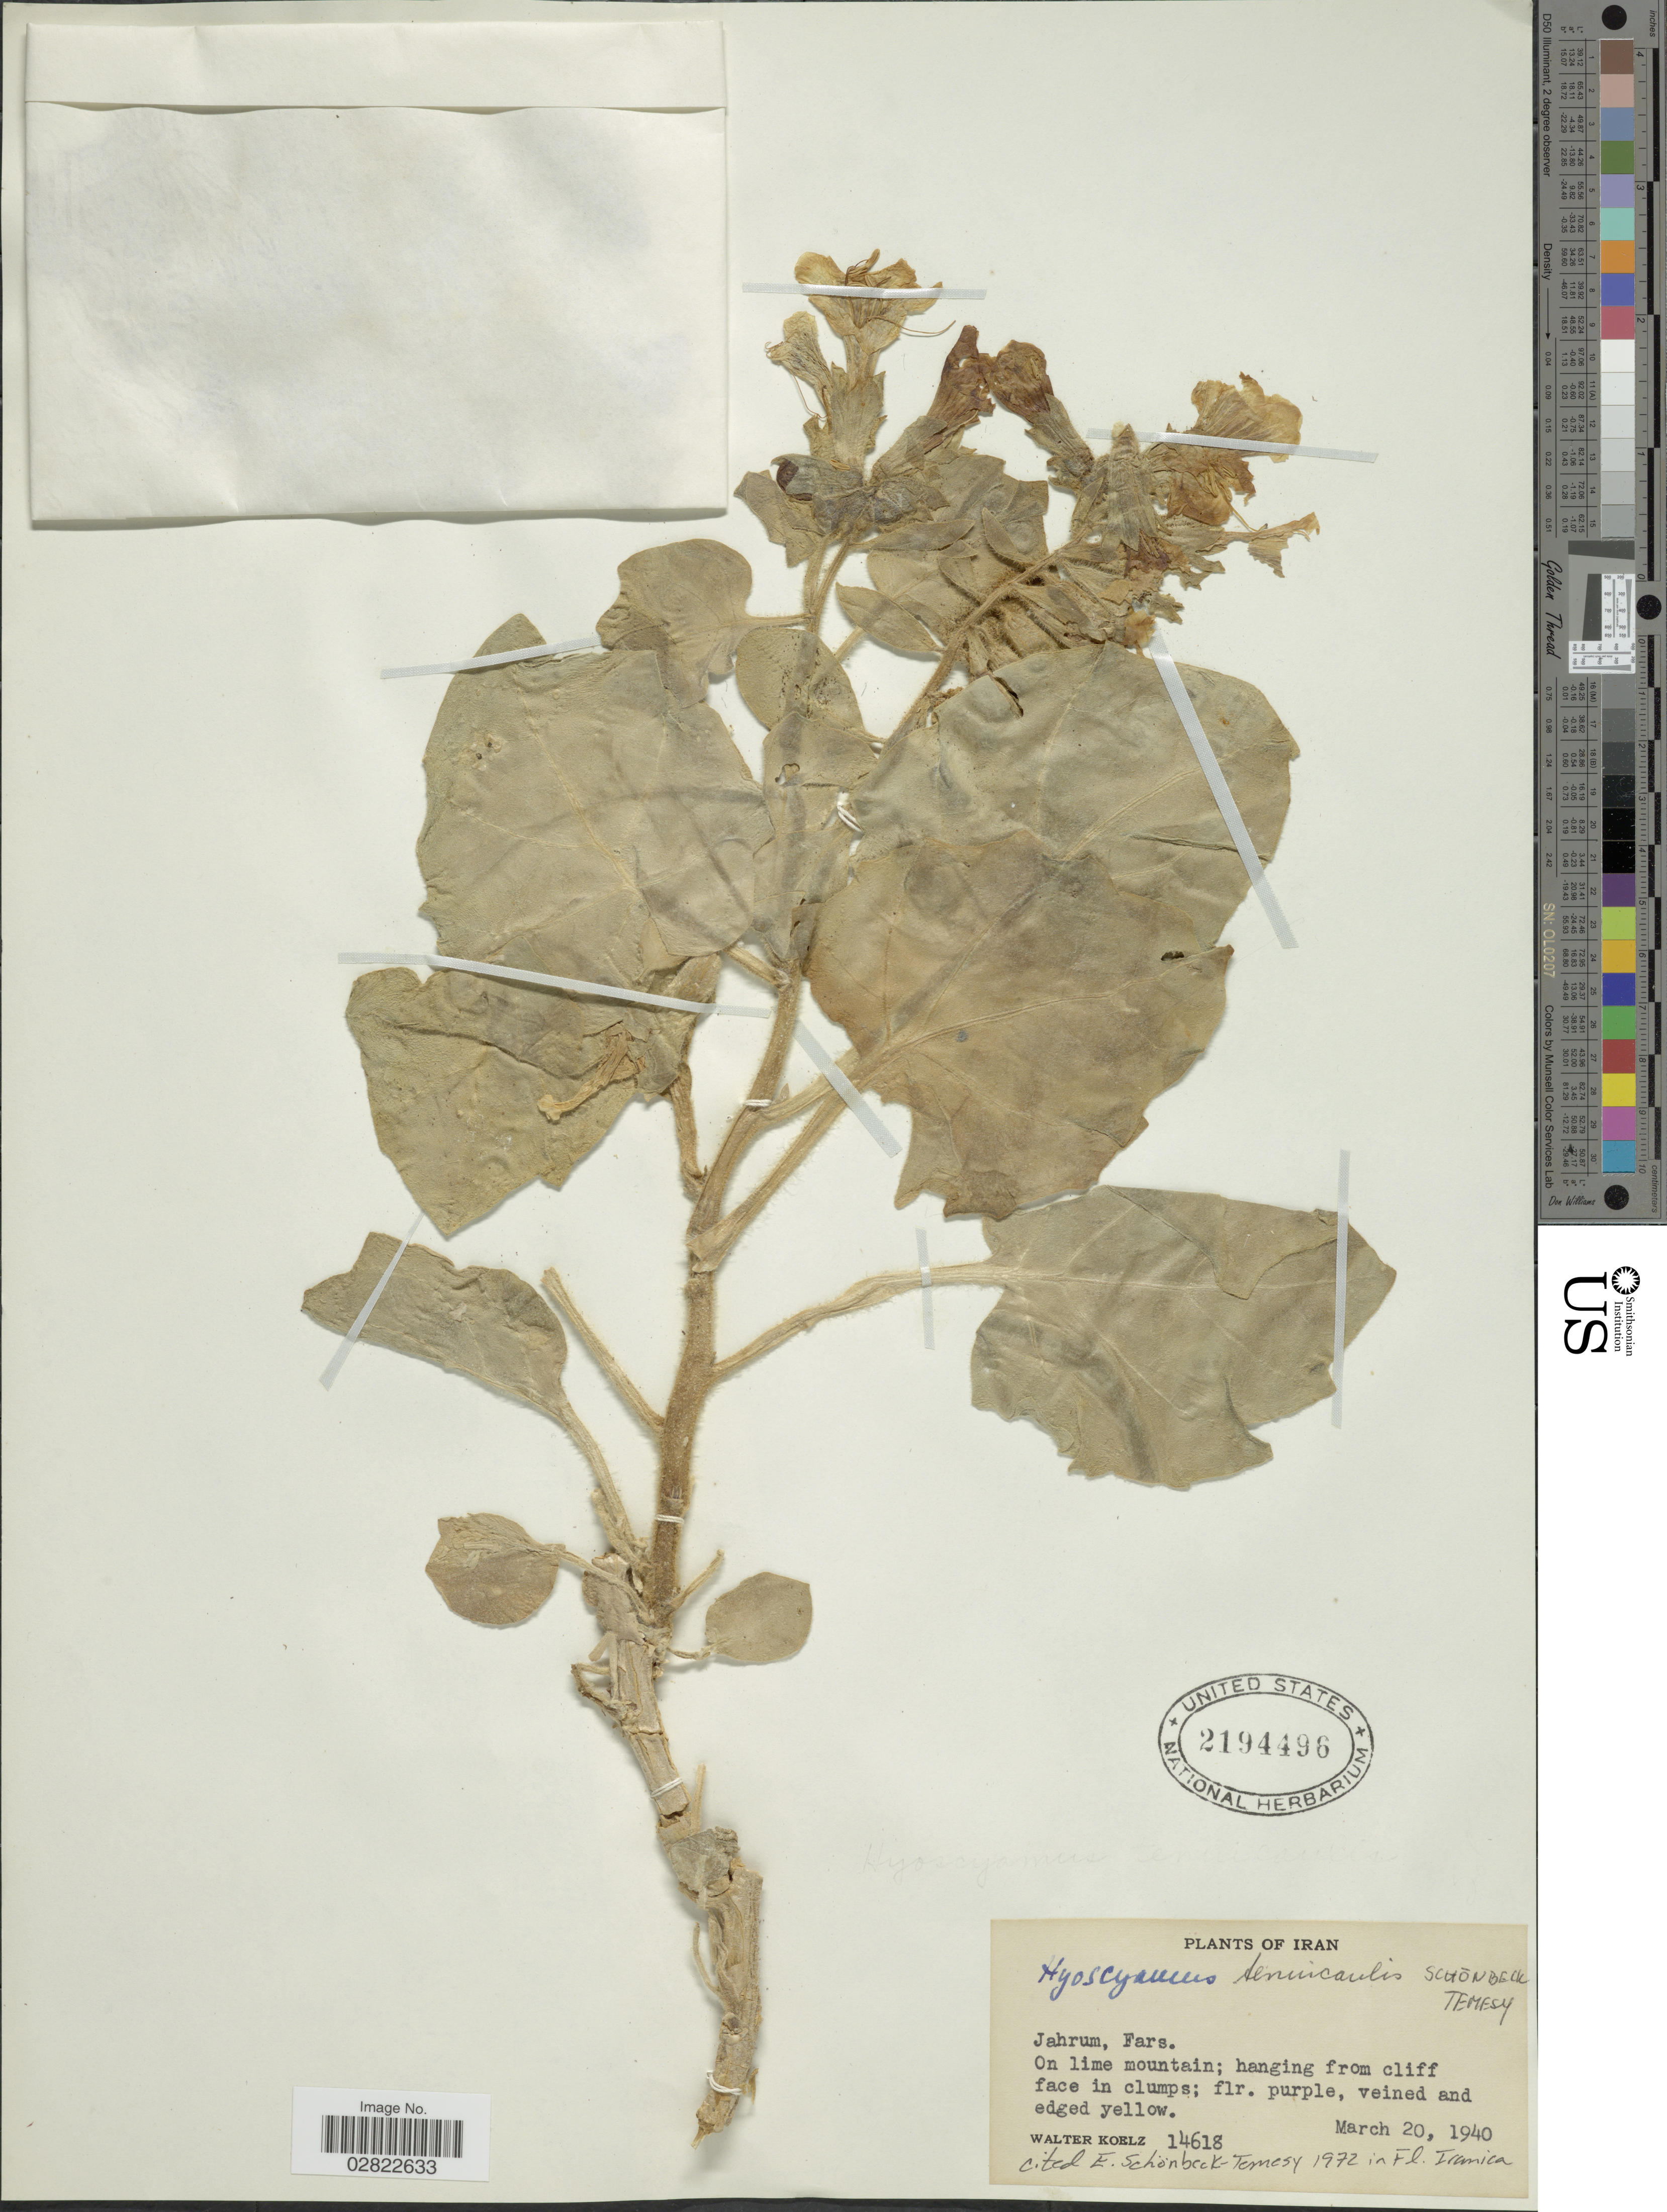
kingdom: Plantae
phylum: Tracheophyta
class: Magnoliopsida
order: Solanales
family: Solanaceae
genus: Hyoscyamus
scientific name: Hyoscyamus tenuicaulis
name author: Schönb.-Tem.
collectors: W. N. Koelz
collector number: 14618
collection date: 1940-03-20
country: Iran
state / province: Fars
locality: Jahrum.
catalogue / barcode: US 2194496